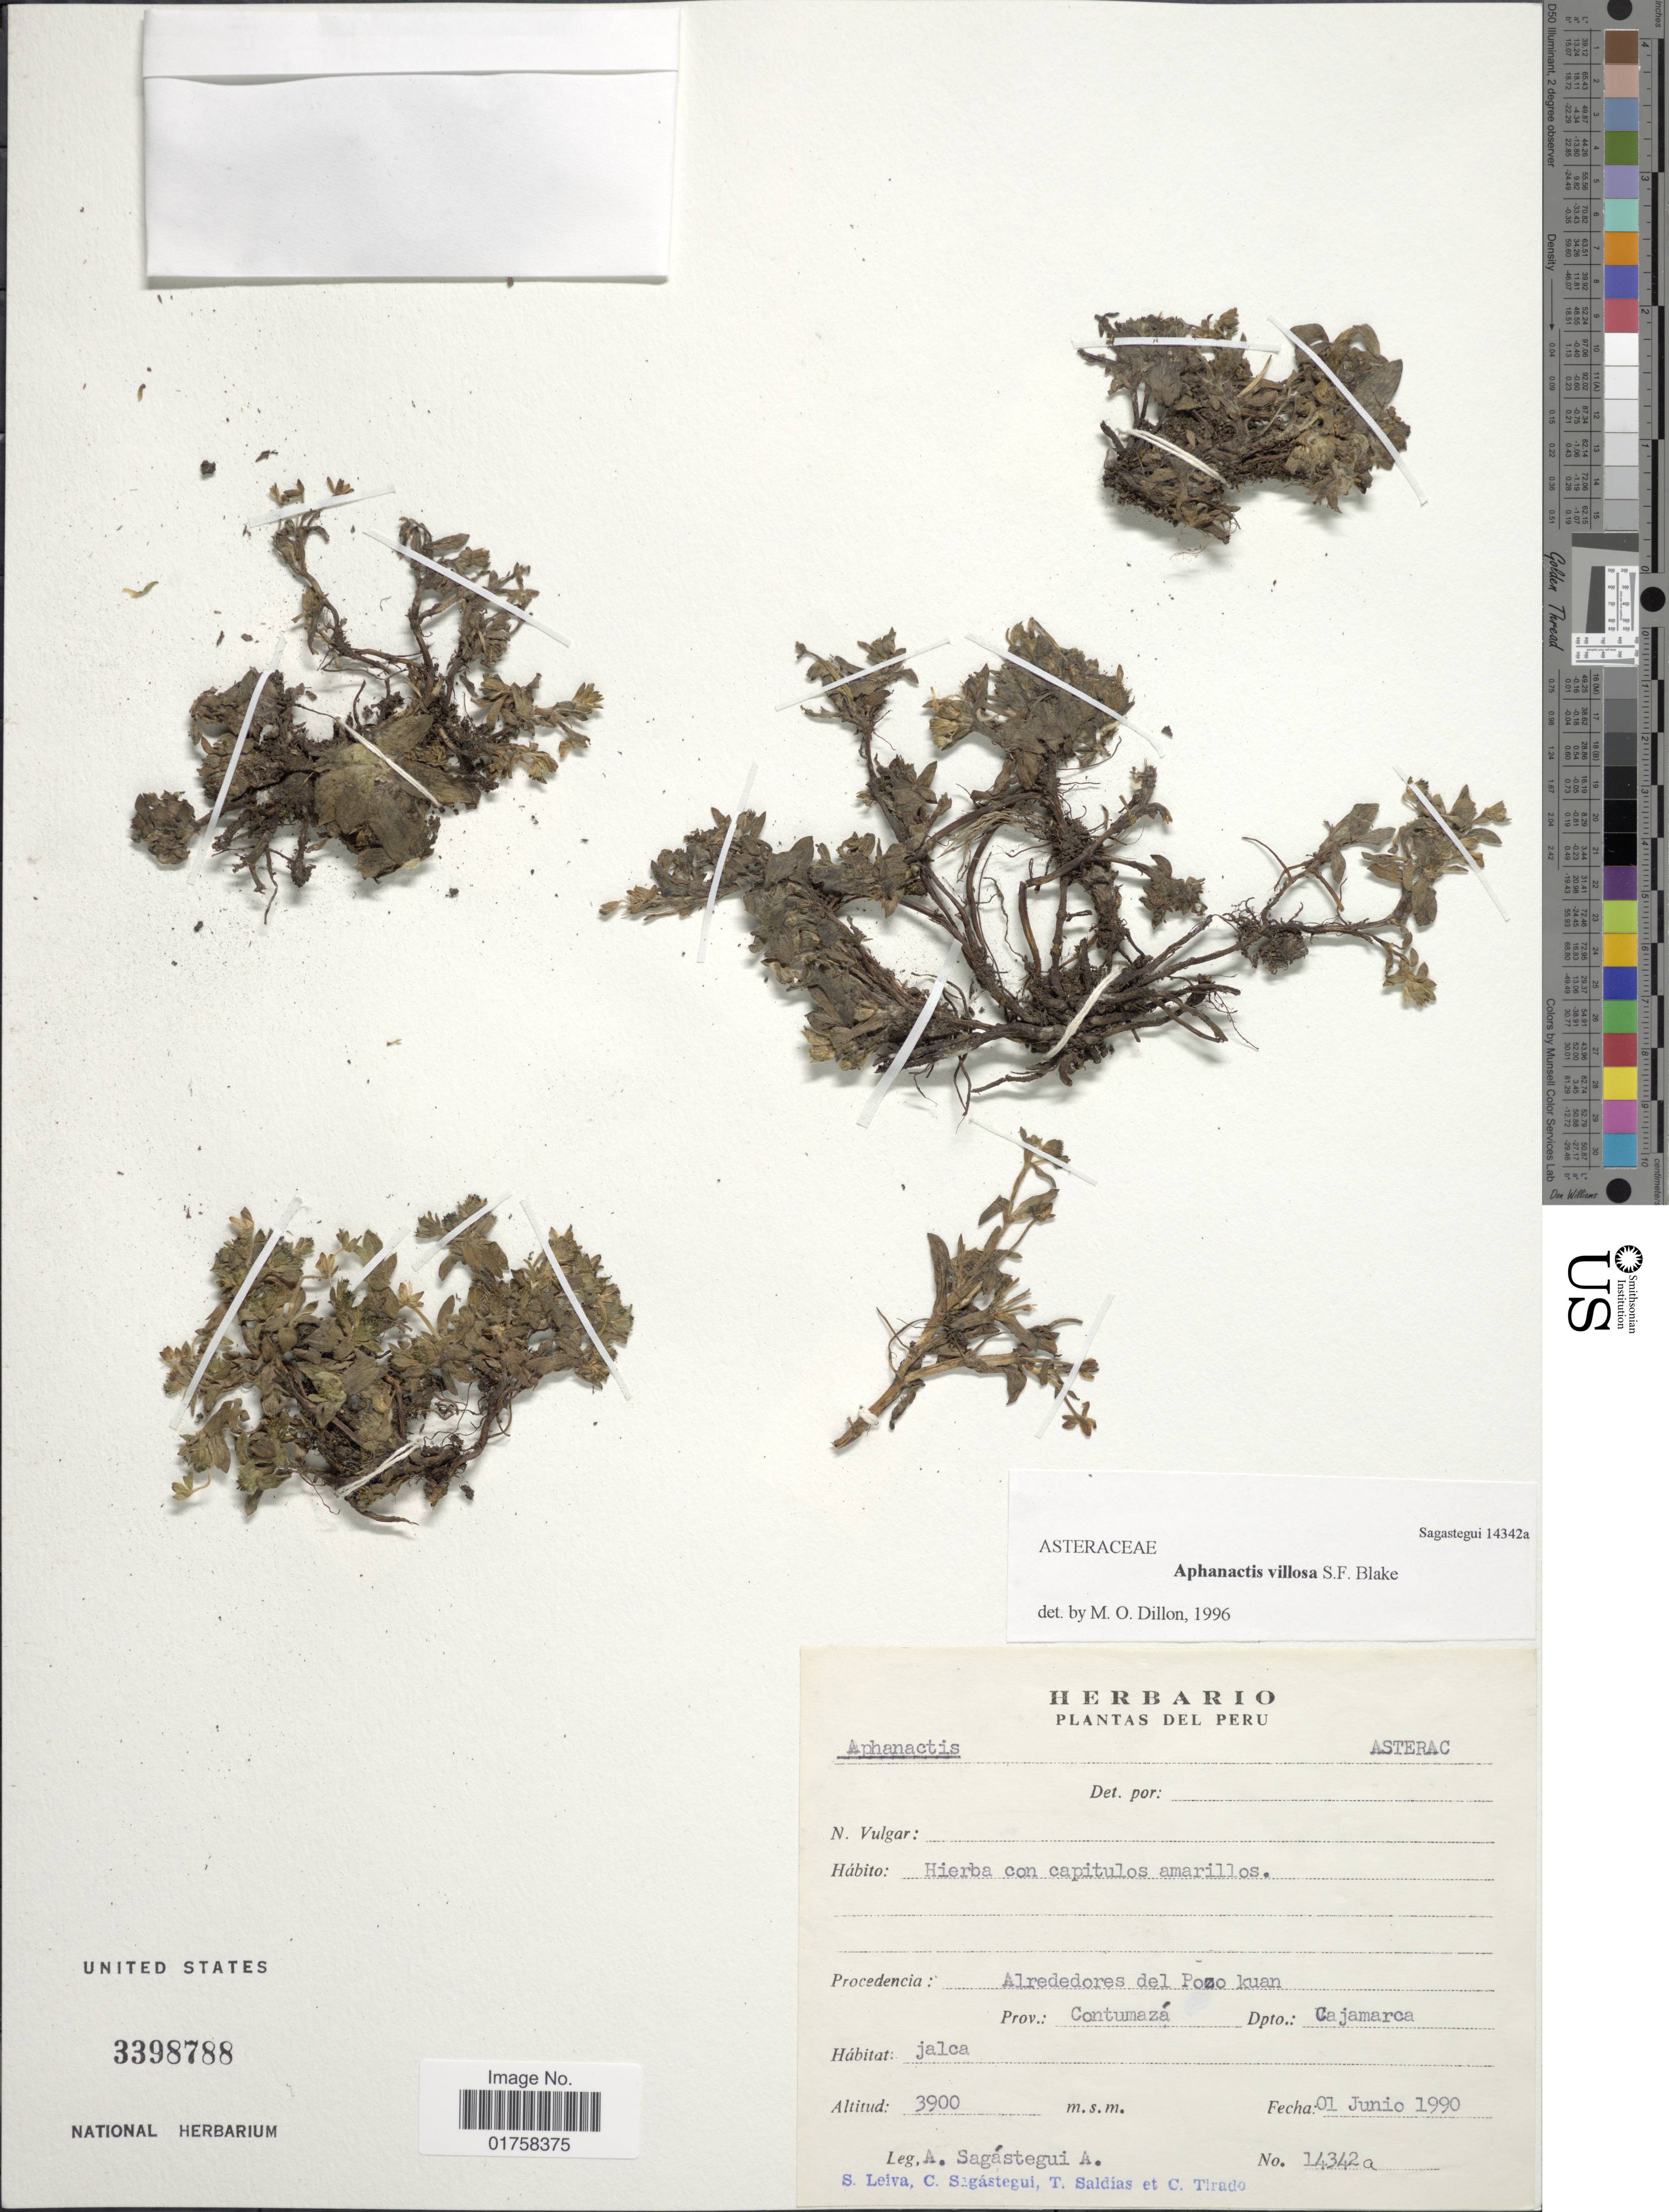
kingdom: Plantae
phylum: Tracheophyta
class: Magnoliopsida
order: Asterales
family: Asteraceae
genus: Aphanactis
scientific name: Aphanactis villosa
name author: S.F. Blake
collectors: A. Sagástegui A., S. Leiva, C. Sagástegui, T. Saldias & C. Tirado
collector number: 14342a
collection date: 1990-06-01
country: Peru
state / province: Cajamarca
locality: Procedencia: Alrededores del Pozo Kuan. Prov.: Contumaza. Dpto.: Cajamarca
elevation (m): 3900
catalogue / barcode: US 3398788